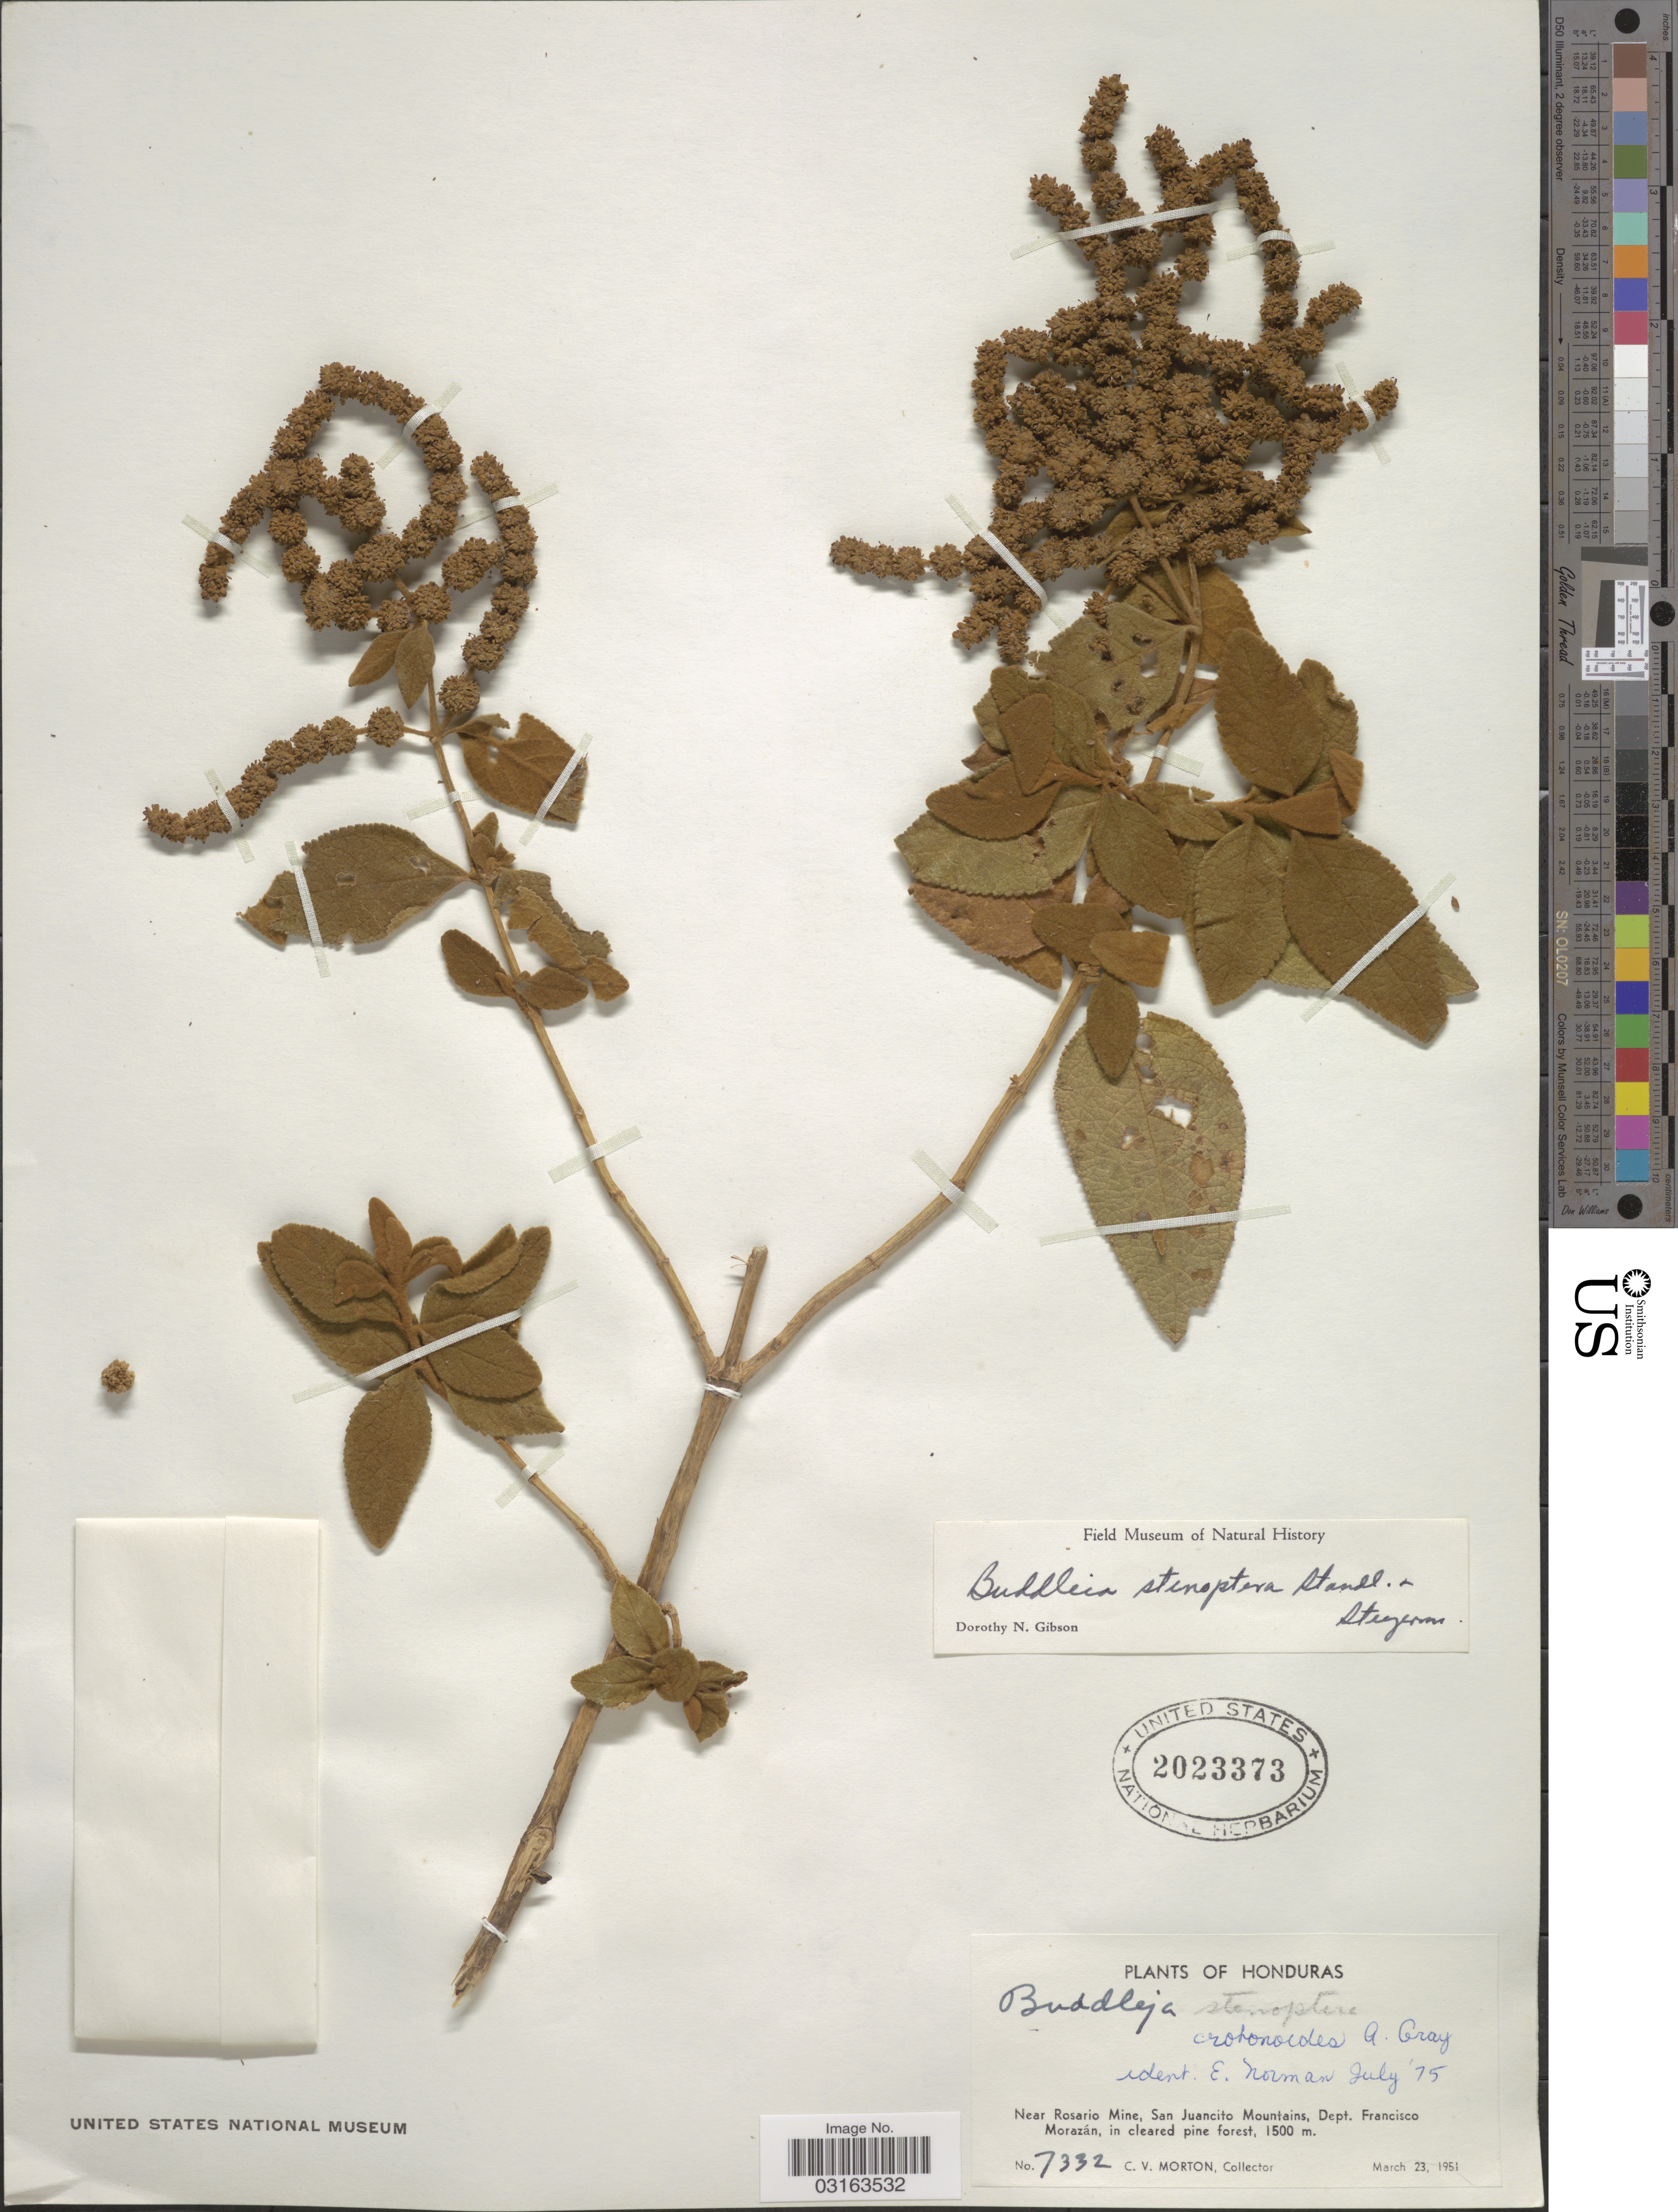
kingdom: Plantae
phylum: Tracheophyta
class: Magnoliopsida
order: Lamiales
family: Scrophulariaceae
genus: Buddleja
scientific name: Buddleja crotonoides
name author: A. Gray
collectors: C. V. Morton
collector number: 7332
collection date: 1951-03-23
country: Honduras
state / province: Fco. Morazán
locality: Near Rosario Mine, San Juancito Mountains, Dept. Francisco Morazán.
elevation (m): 1500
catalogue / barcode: US 2023373